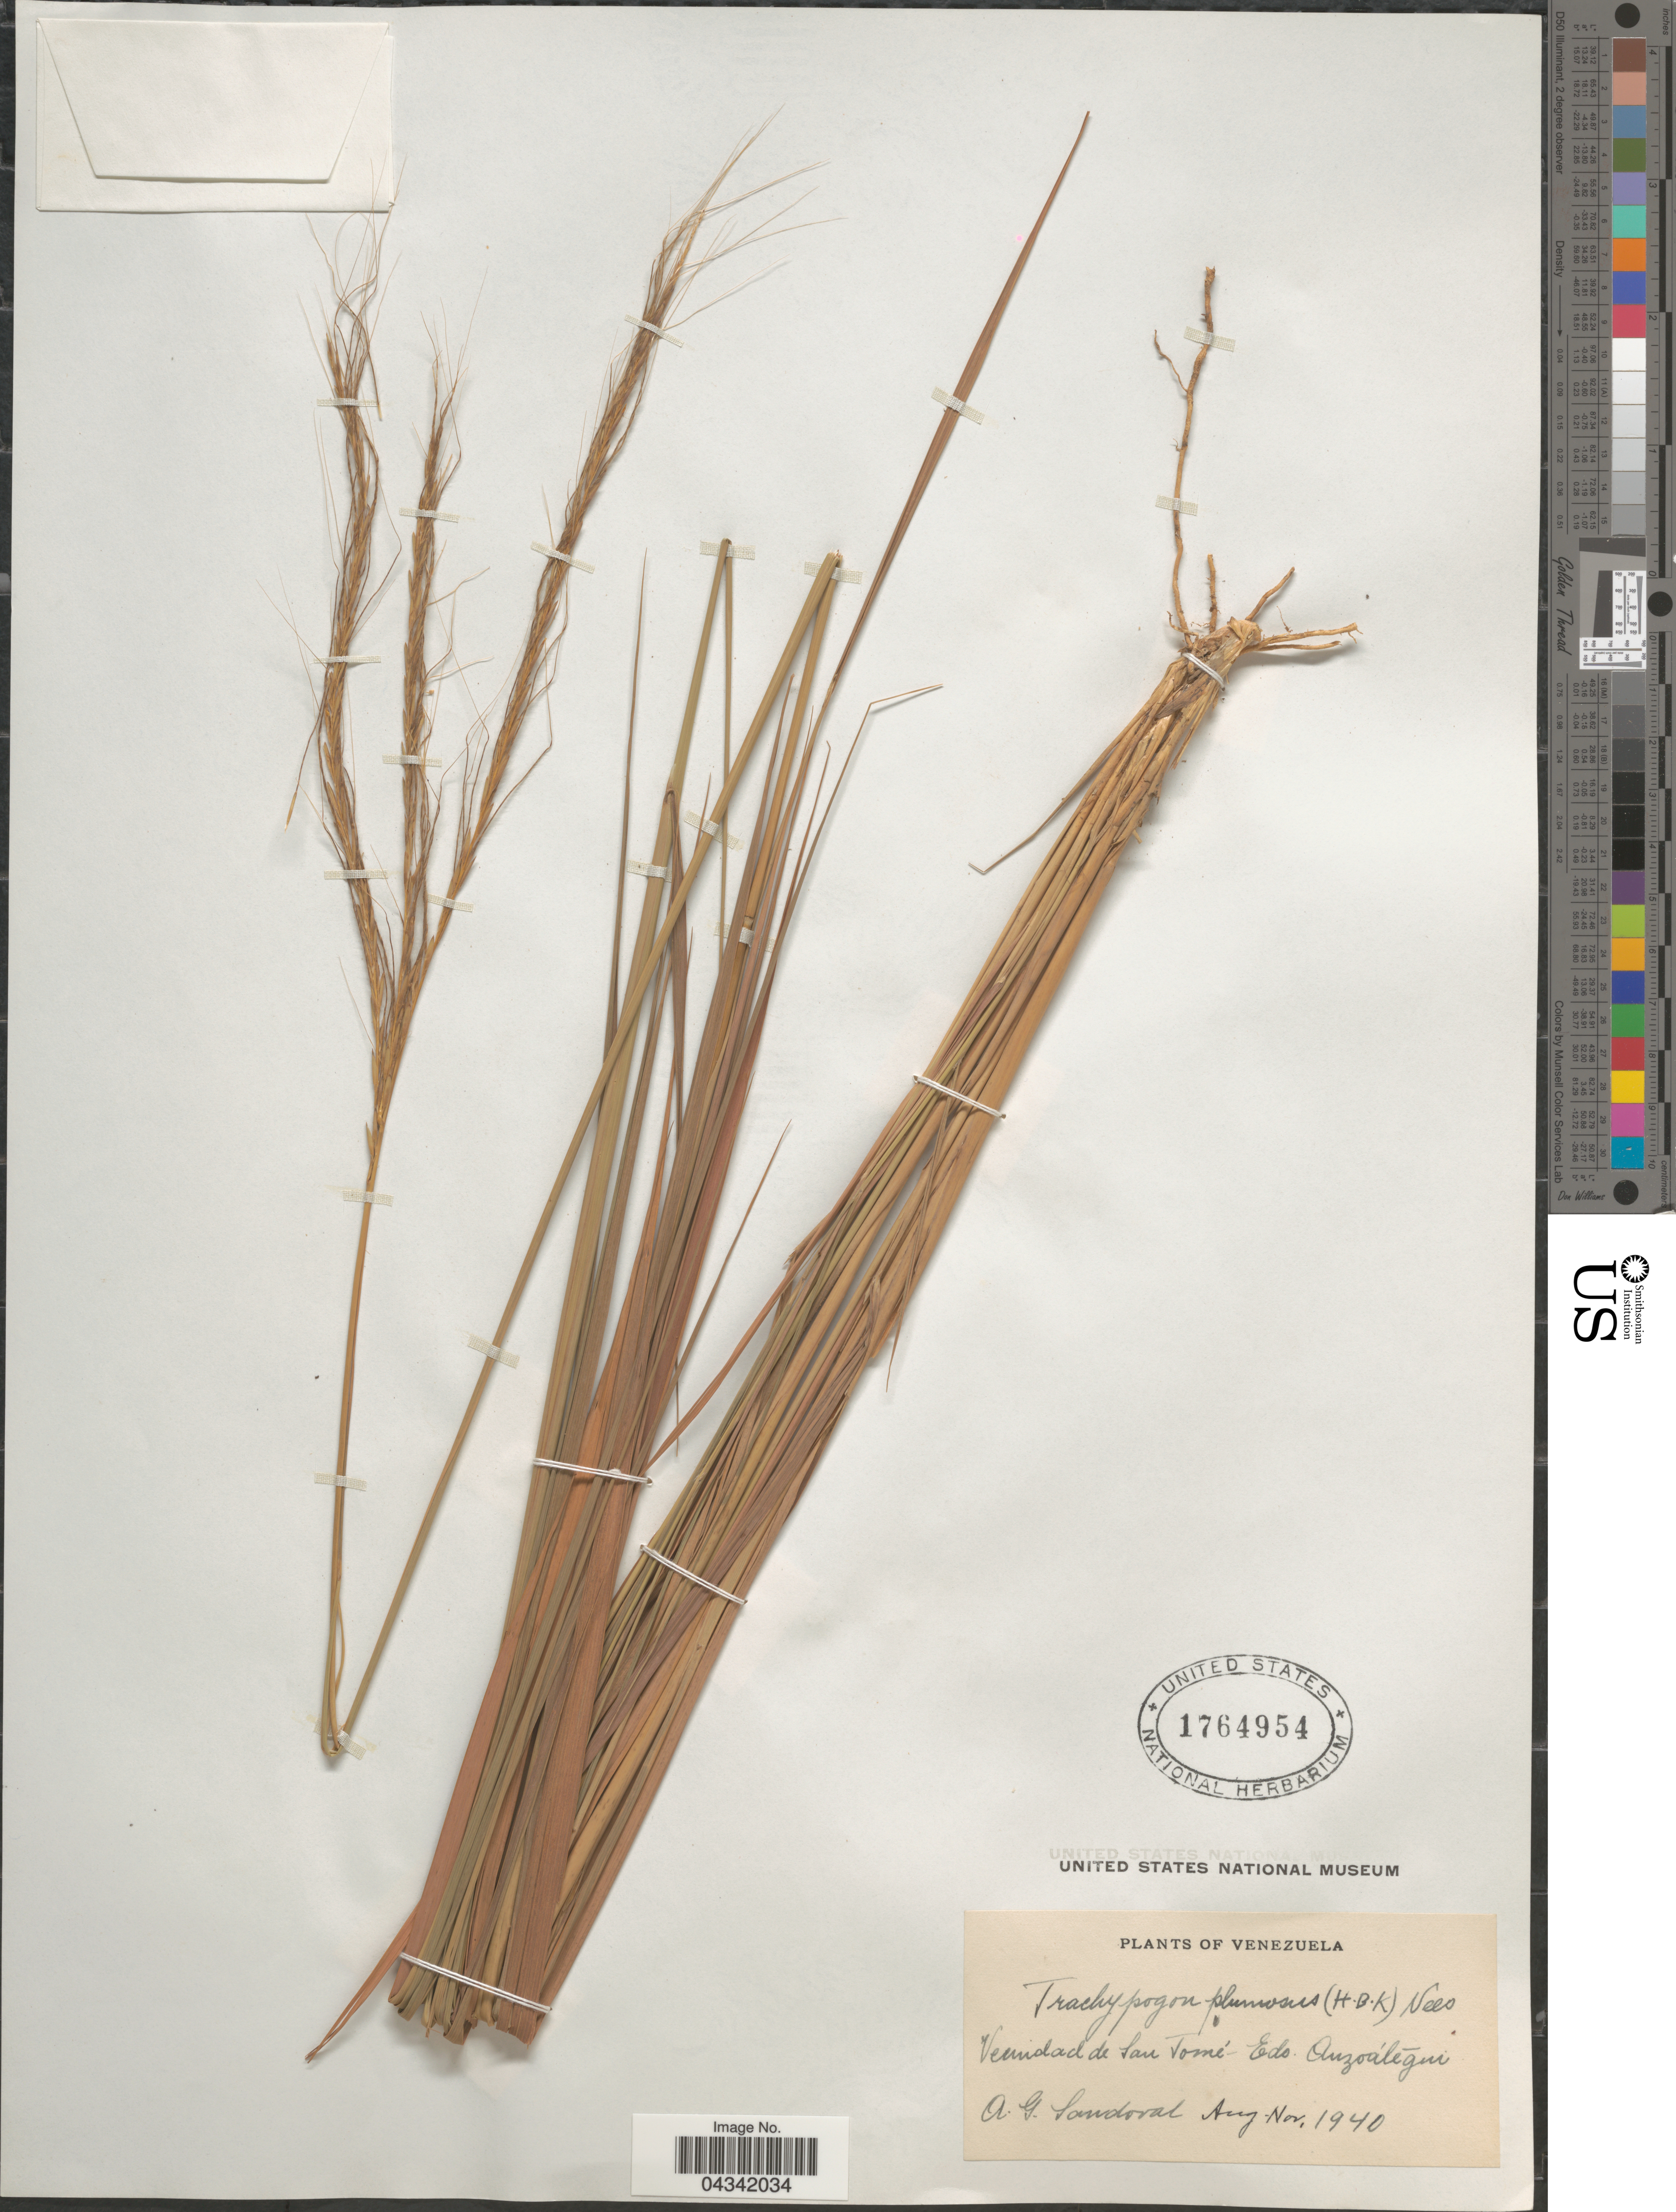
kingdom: Plantae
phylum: Tracheophyta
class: Liliopsida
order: Poales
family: Poaceae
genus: Trachypogon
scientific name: Trachypogon spicatus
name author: (L. f.) Kuntze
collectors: A. G. Sandoval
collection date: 1940-08/1940-11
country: Venezuela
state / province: Anzoategui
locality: Vecindad de San Tomé.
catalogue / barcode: US 1764954